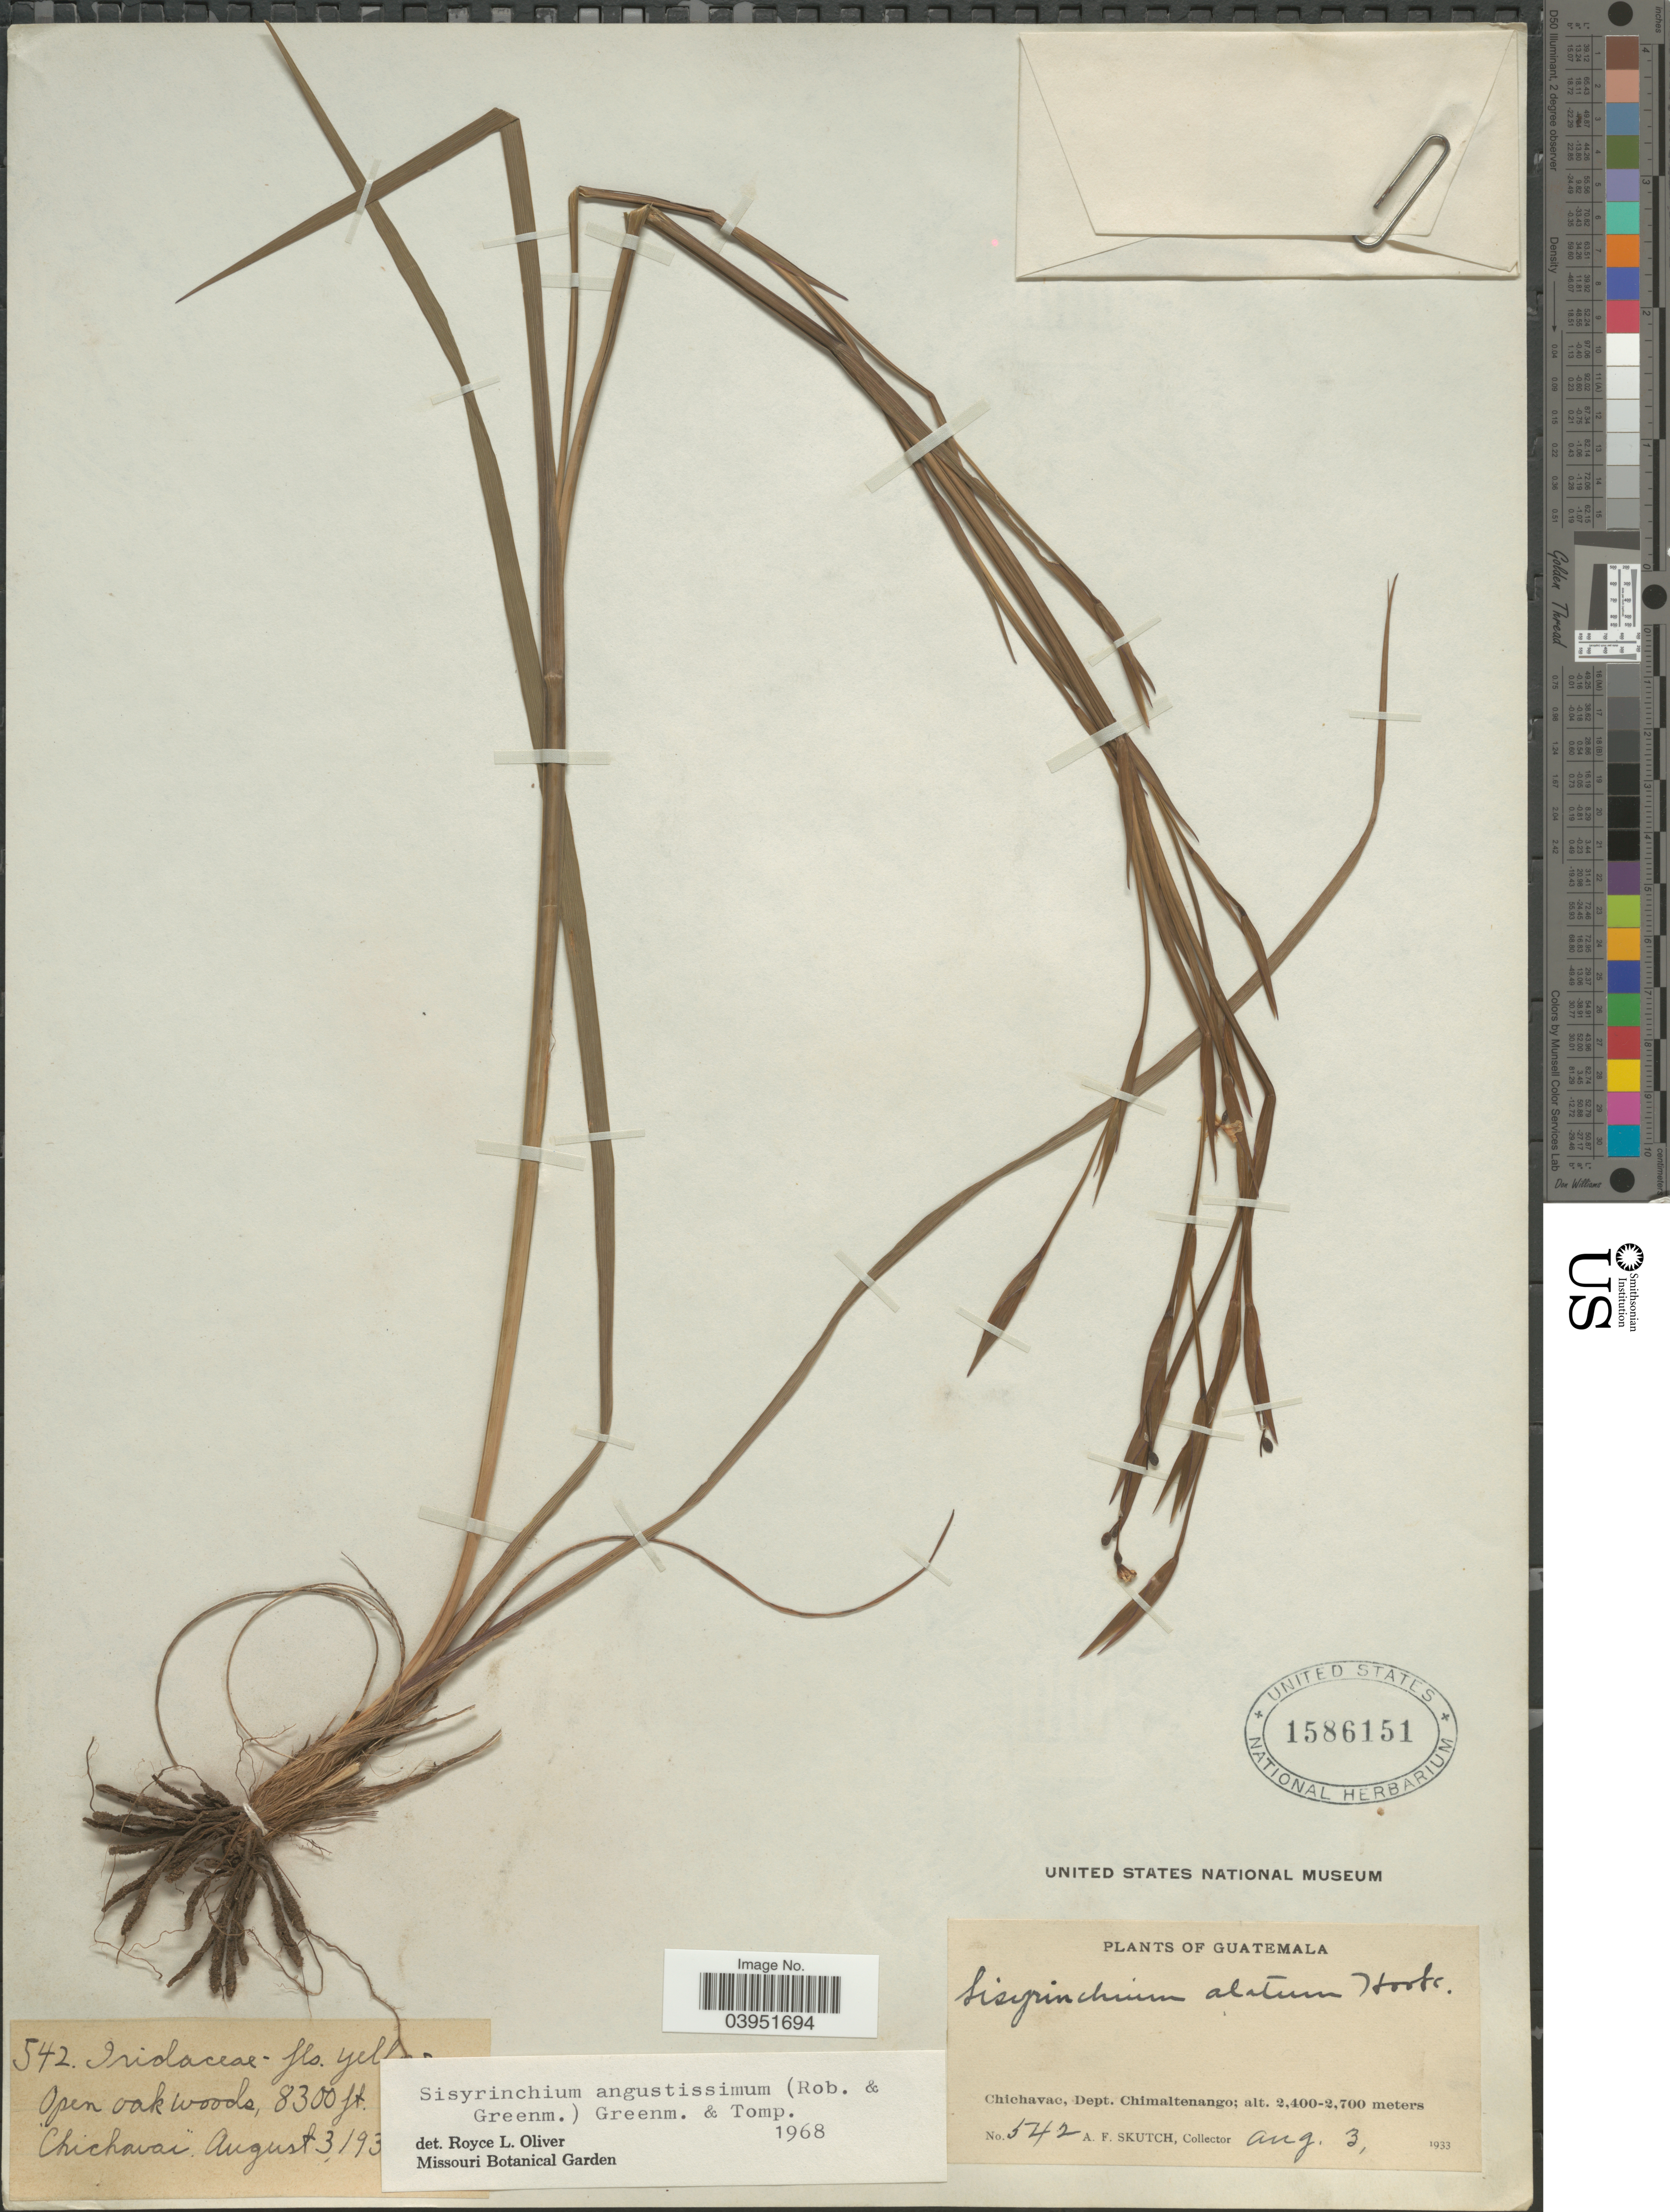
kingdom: Plantae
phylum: Tracheophyta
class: Liliopsida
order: Asparagales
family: Iridaceae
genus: Sisyrinchium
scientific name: Sisyrinchium angustissimum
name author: (B.L. Rob.) Greenm. & C.H. Thomps.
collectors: A. F. Skutch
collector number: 542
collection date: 1933-08-03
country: Guatemala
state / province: Chimaltenango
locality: Chichavac, Dept. Chimaltenango.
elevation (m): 2530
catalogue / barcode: US 1586151